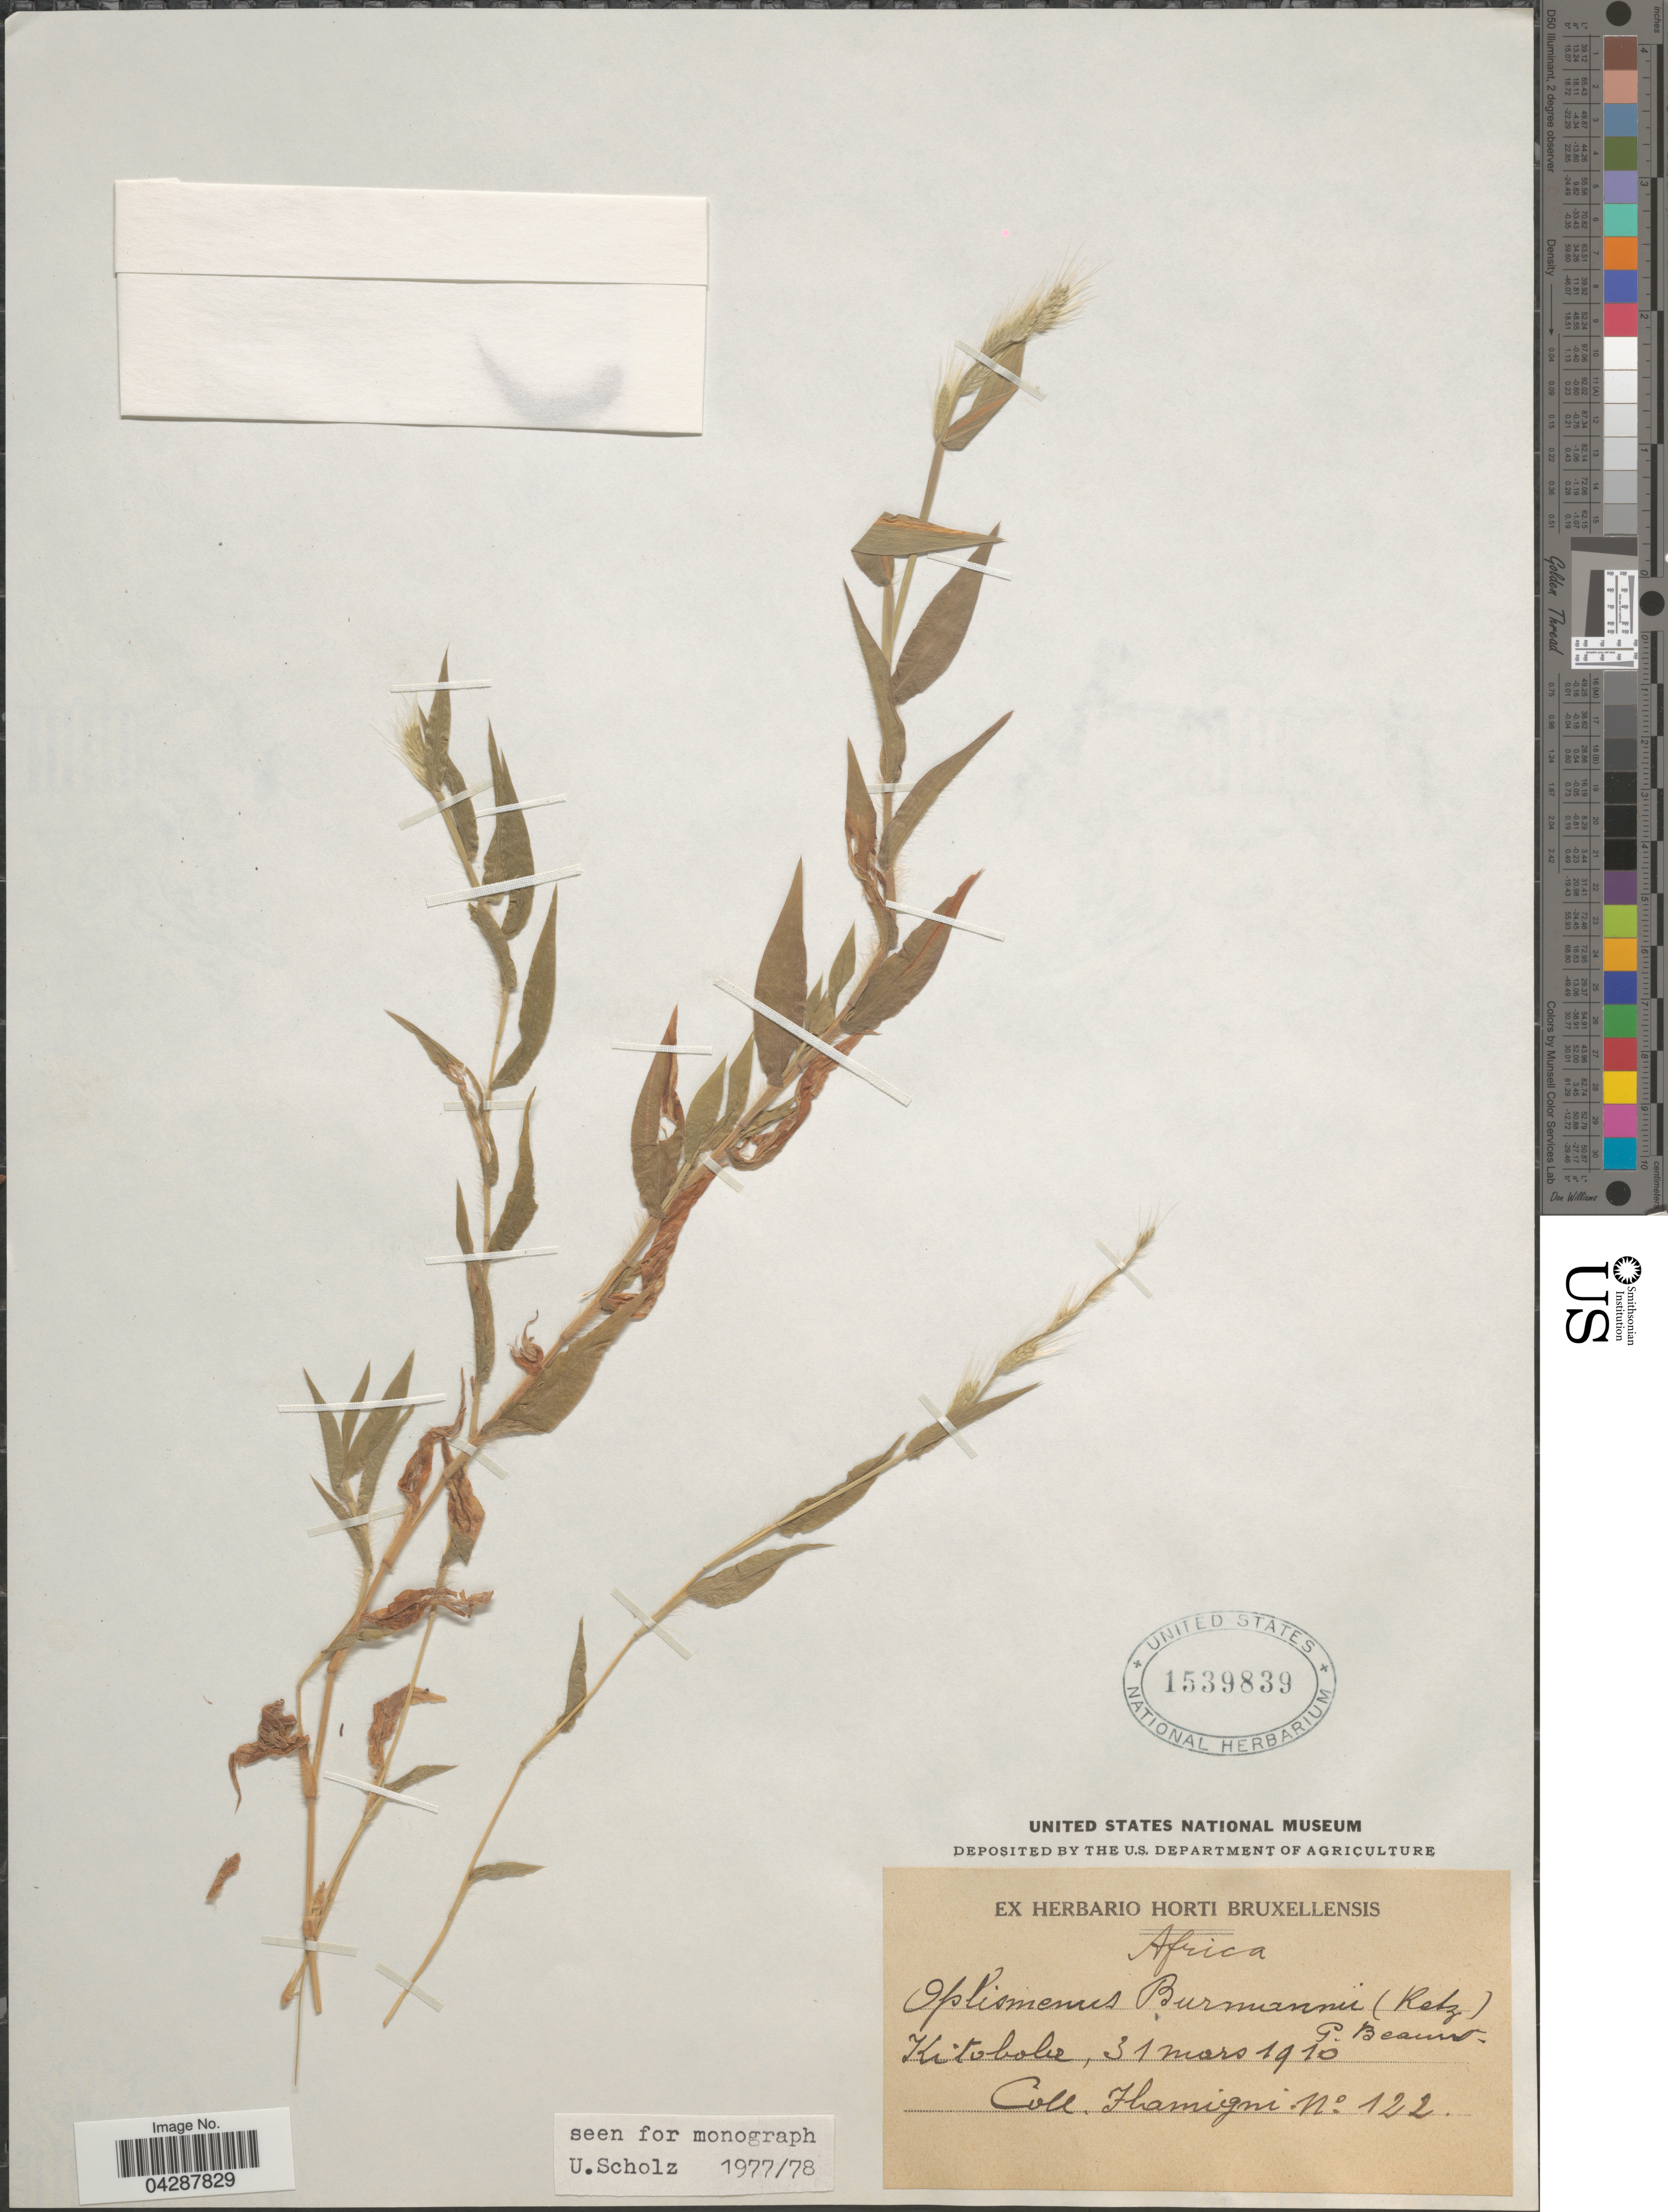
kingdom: Plantae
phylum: Tracheophyta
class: Liliopsida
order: Poales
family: Poaceae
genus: Oplismenus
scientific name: Oplismenus burmannii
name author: (Retz.) P. Beauv.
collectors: -. Flamiqni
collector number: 122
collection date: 1910-03-31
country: Congo, Democratic Republic of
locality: Africa. Kitobohe.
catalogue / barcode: US 1539839